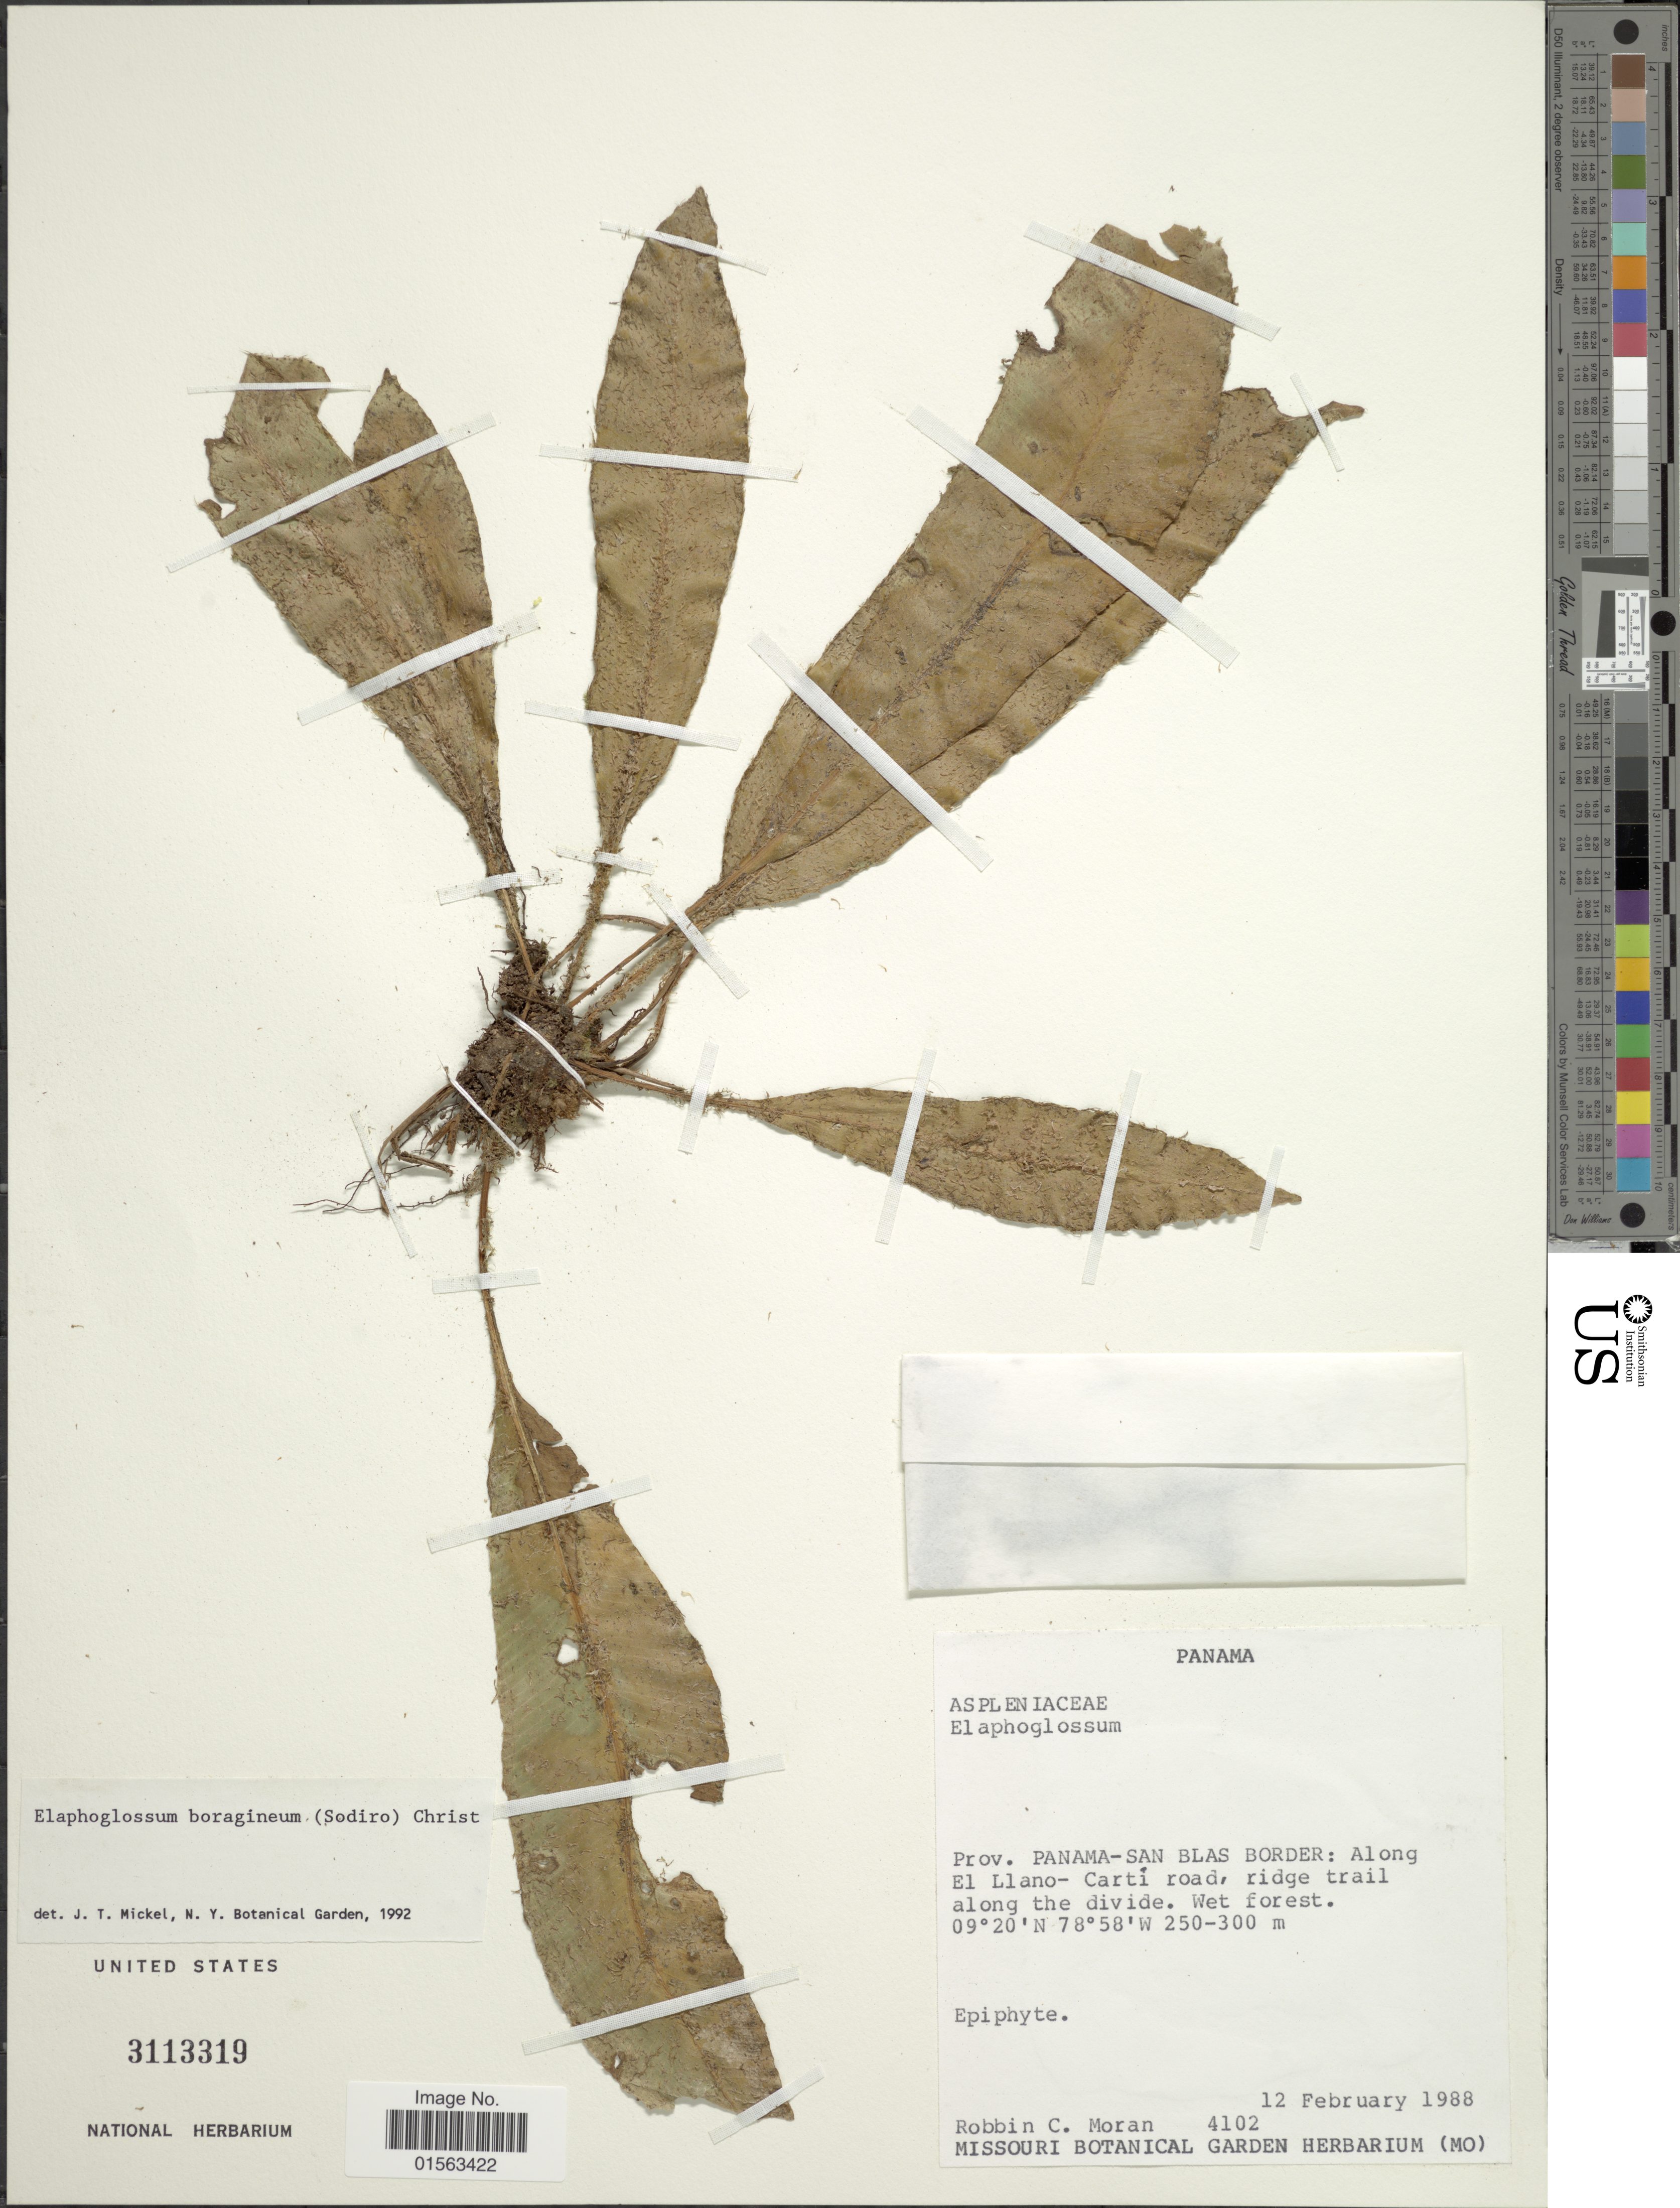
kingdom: Plantae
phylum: Tracheophyta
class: Polypodiopsida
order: Polypodiales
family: Dryopteridaceae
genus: Elaphoglossum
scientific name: Elaphoglossum boragineum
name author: (Sodiro) Christ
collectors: R. C. Moran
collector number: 4102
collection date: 1988-02-12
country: Panama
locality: Prov. Panama-San Blas Border: along El Llano-Carti road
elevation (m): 250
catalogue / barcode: US 3113319